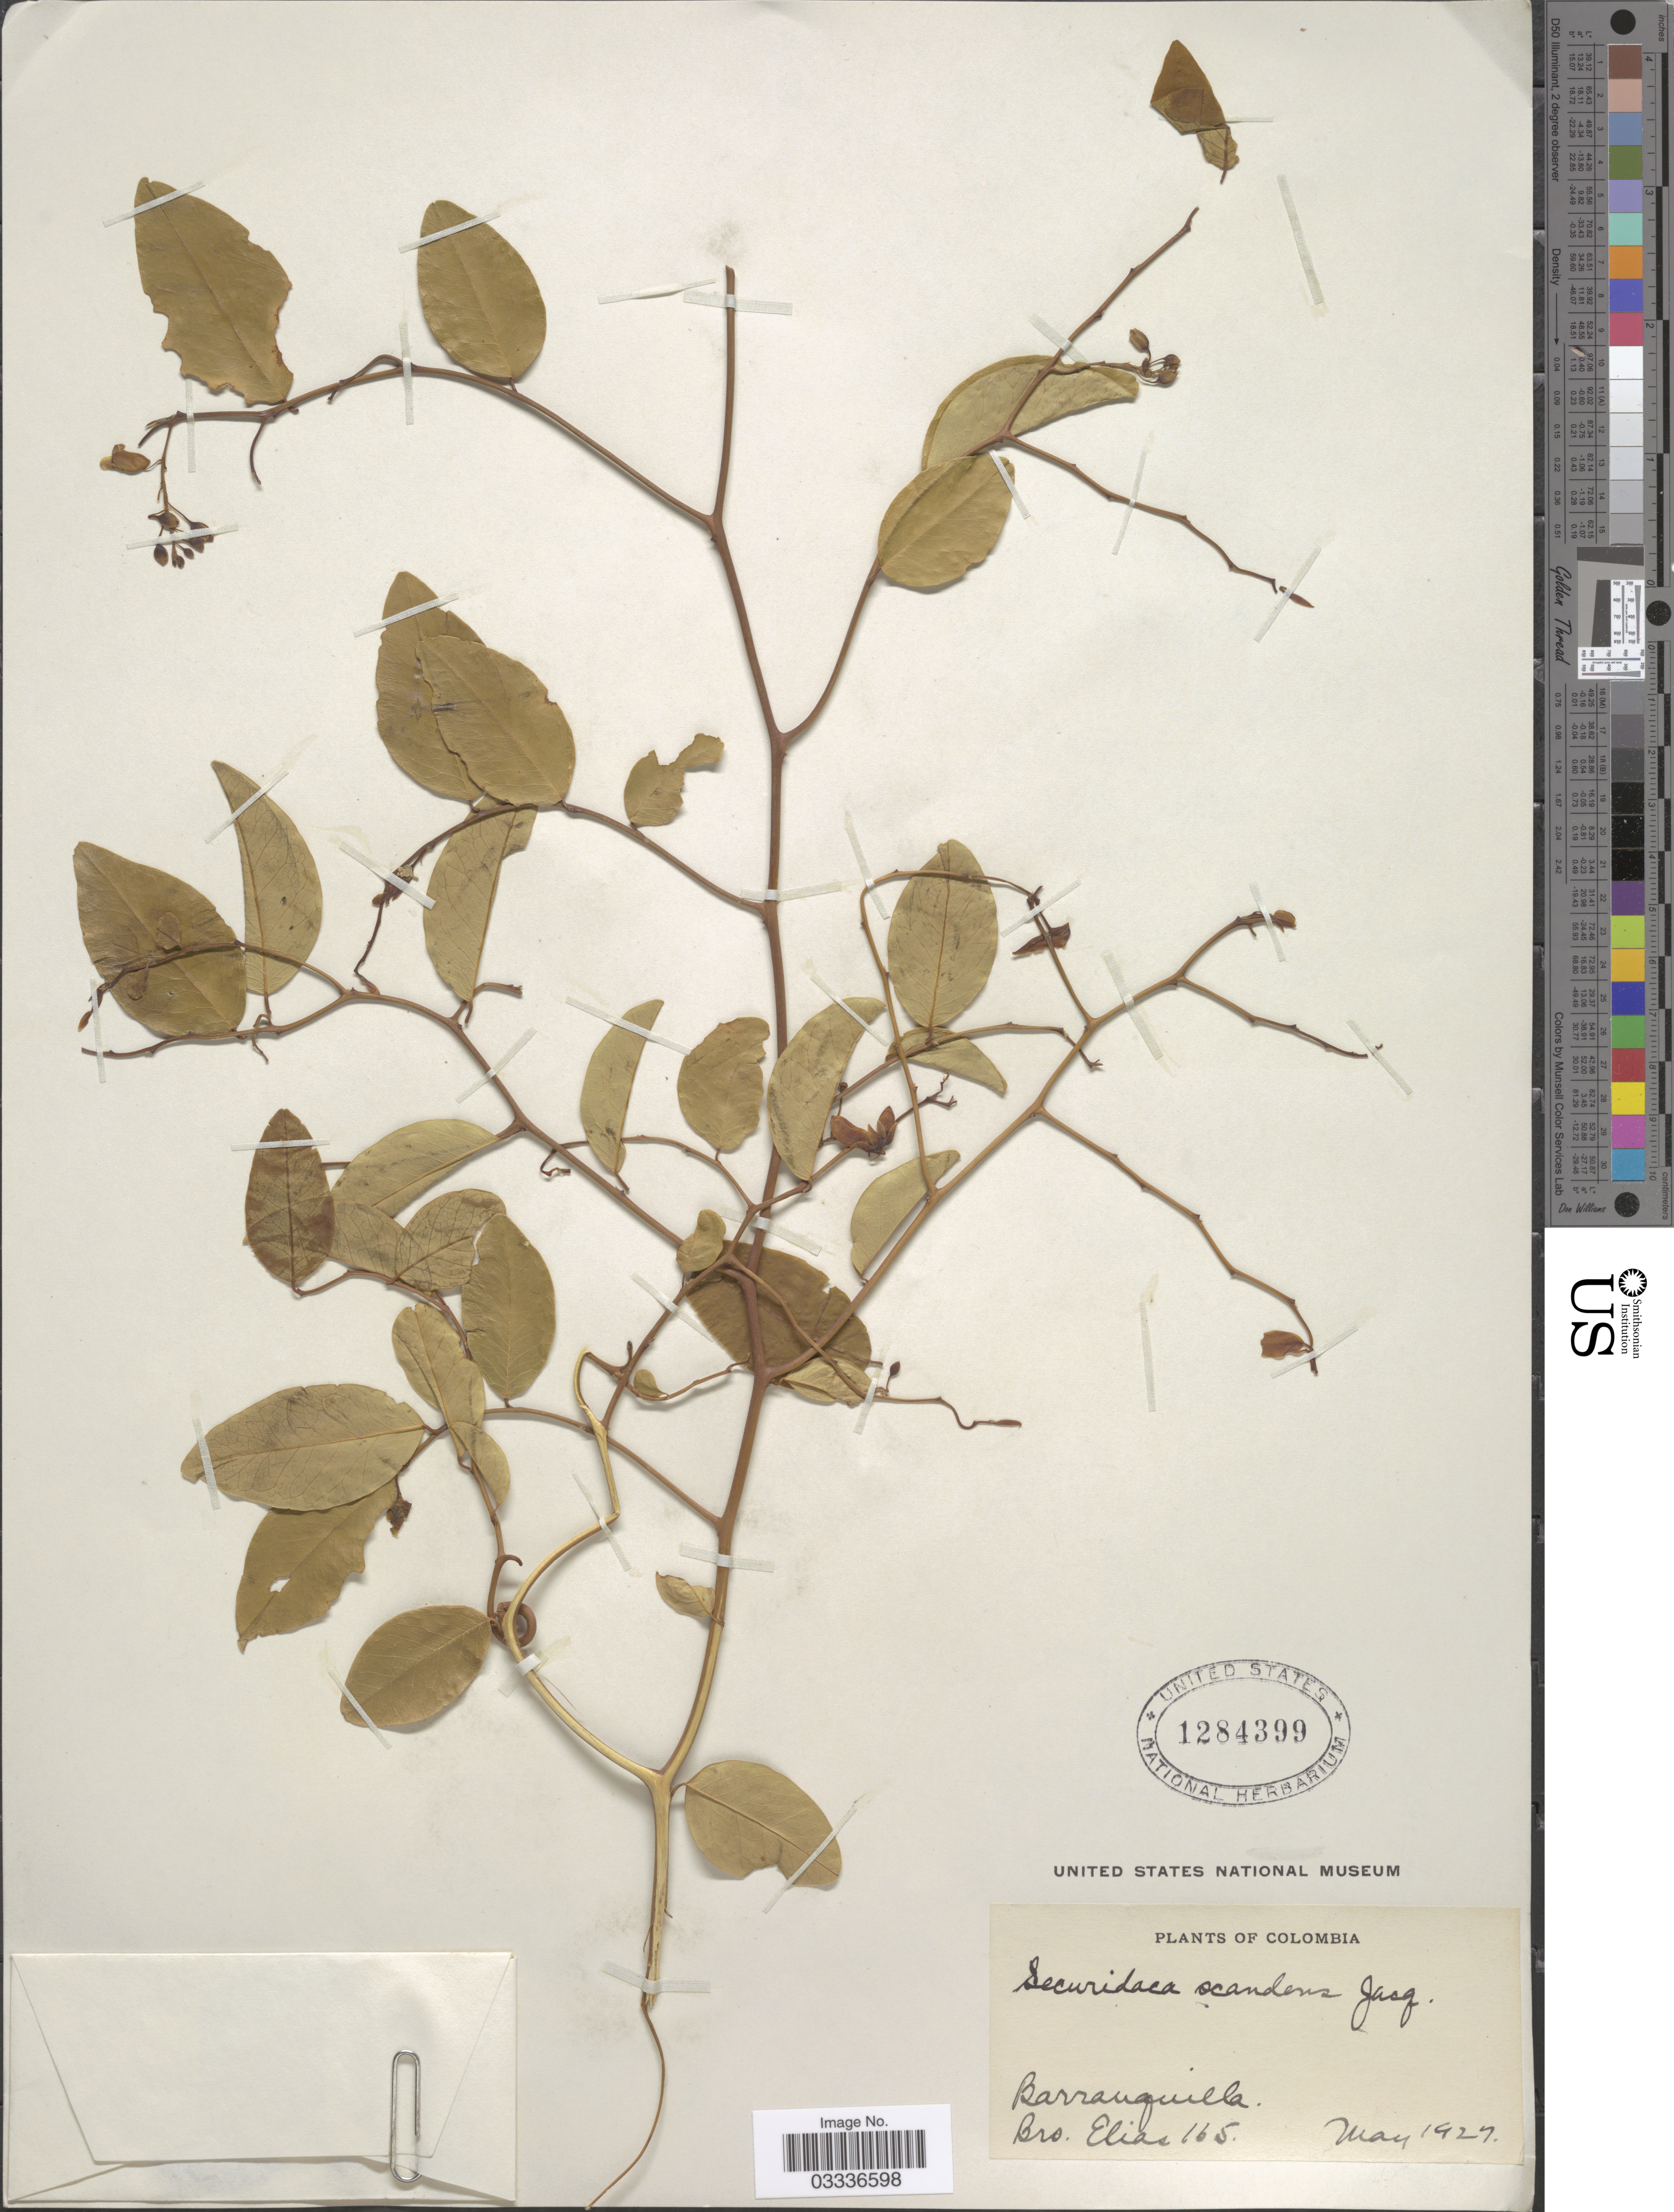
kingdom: Plantae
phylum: Tracheophyta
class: Magnoliopsida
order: Fabales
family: Polygalaceae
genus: Securidaca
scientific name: Securidaca scandens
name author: Jacq.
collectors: Bro. Elias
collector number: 165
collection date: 1927-05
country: Colombia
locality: Barranquilla.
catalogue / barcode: US 1284399